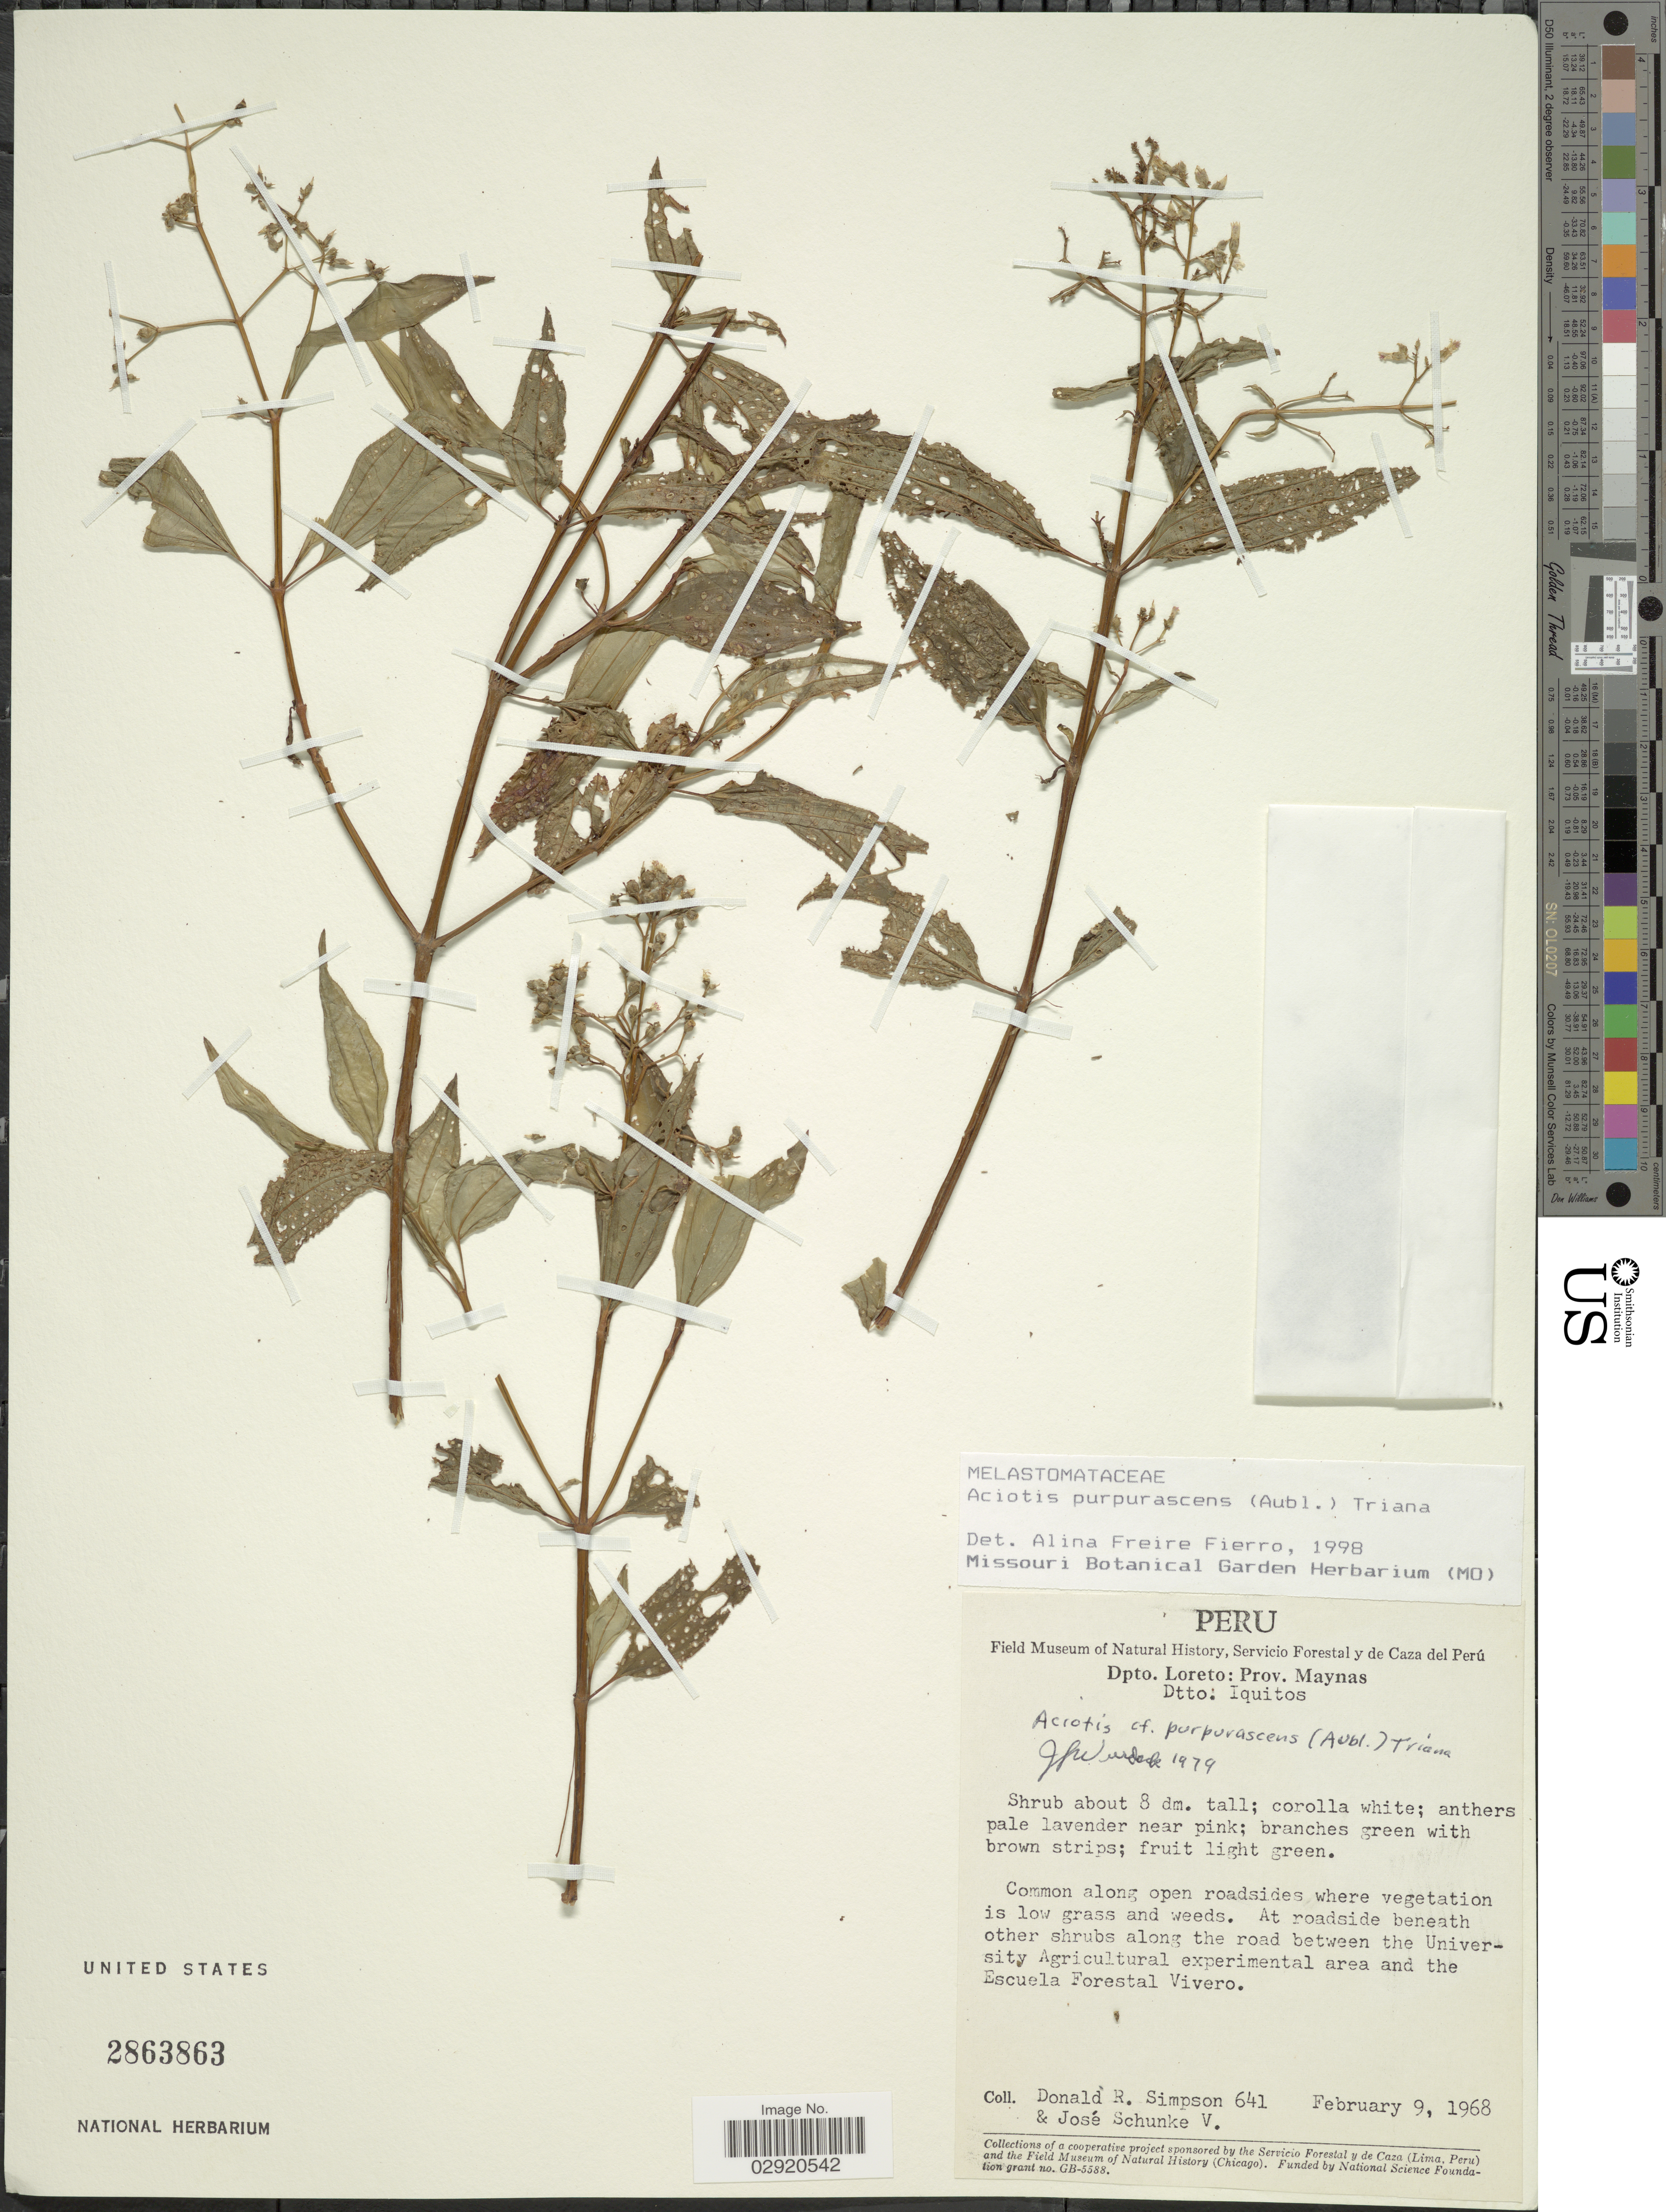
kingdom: Plantae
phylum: Tracheophyta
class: Magnoliopsida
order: Myrtales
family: Melastomataceae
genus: Aciotis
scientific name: Aciotis purpurascens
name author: (Aubl.) Triana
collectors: D. R. Simpson & J. Schunke Vigo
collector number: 641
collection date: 1968-02-09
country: Peru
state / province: Loreto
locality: Dpto. Loreto: Prov. Maynas. Dtto. Iquitos. At roadside beneath other shrubs along the road between the University Agricultural experimental area and the Escuela Forestal Vivero.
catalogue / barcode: US 2863863